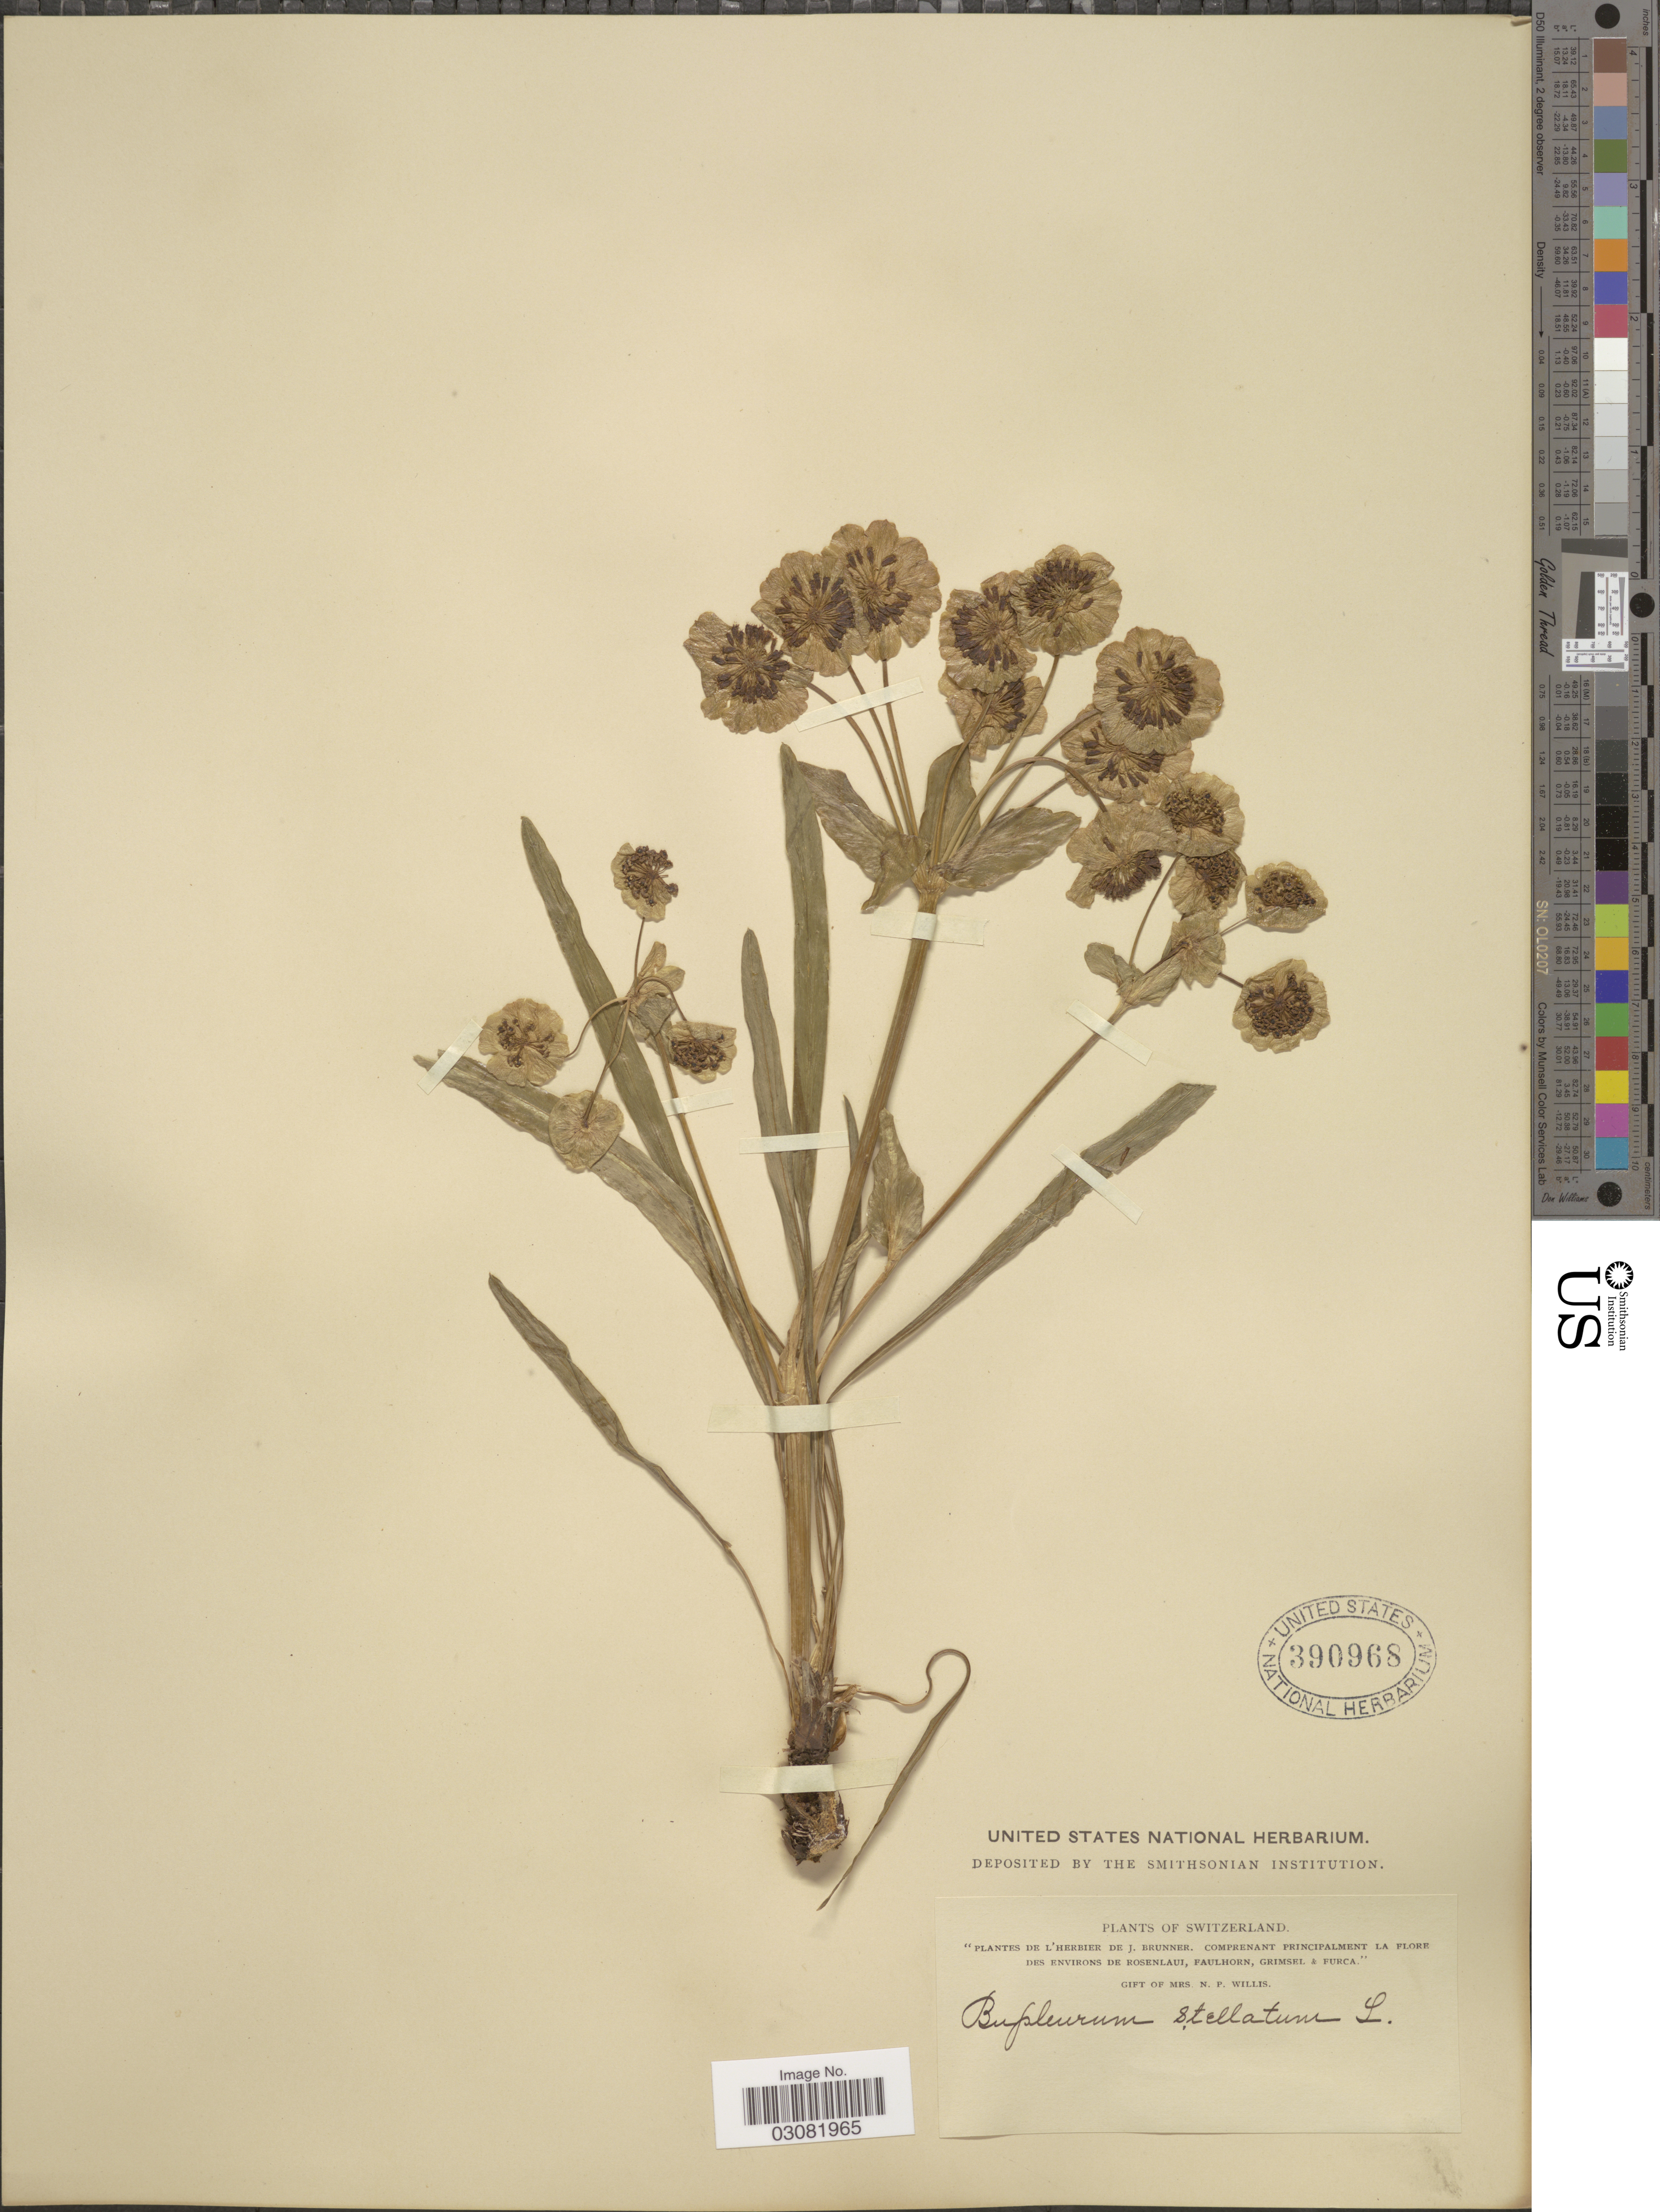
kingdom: Plantae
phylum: Tracheophyta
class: Magnoliopsida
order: Apiales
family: Apiaceae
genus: Bupleurum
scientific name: Bupleurum stellatum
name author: L.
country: Switzerland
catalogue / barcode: US 390968